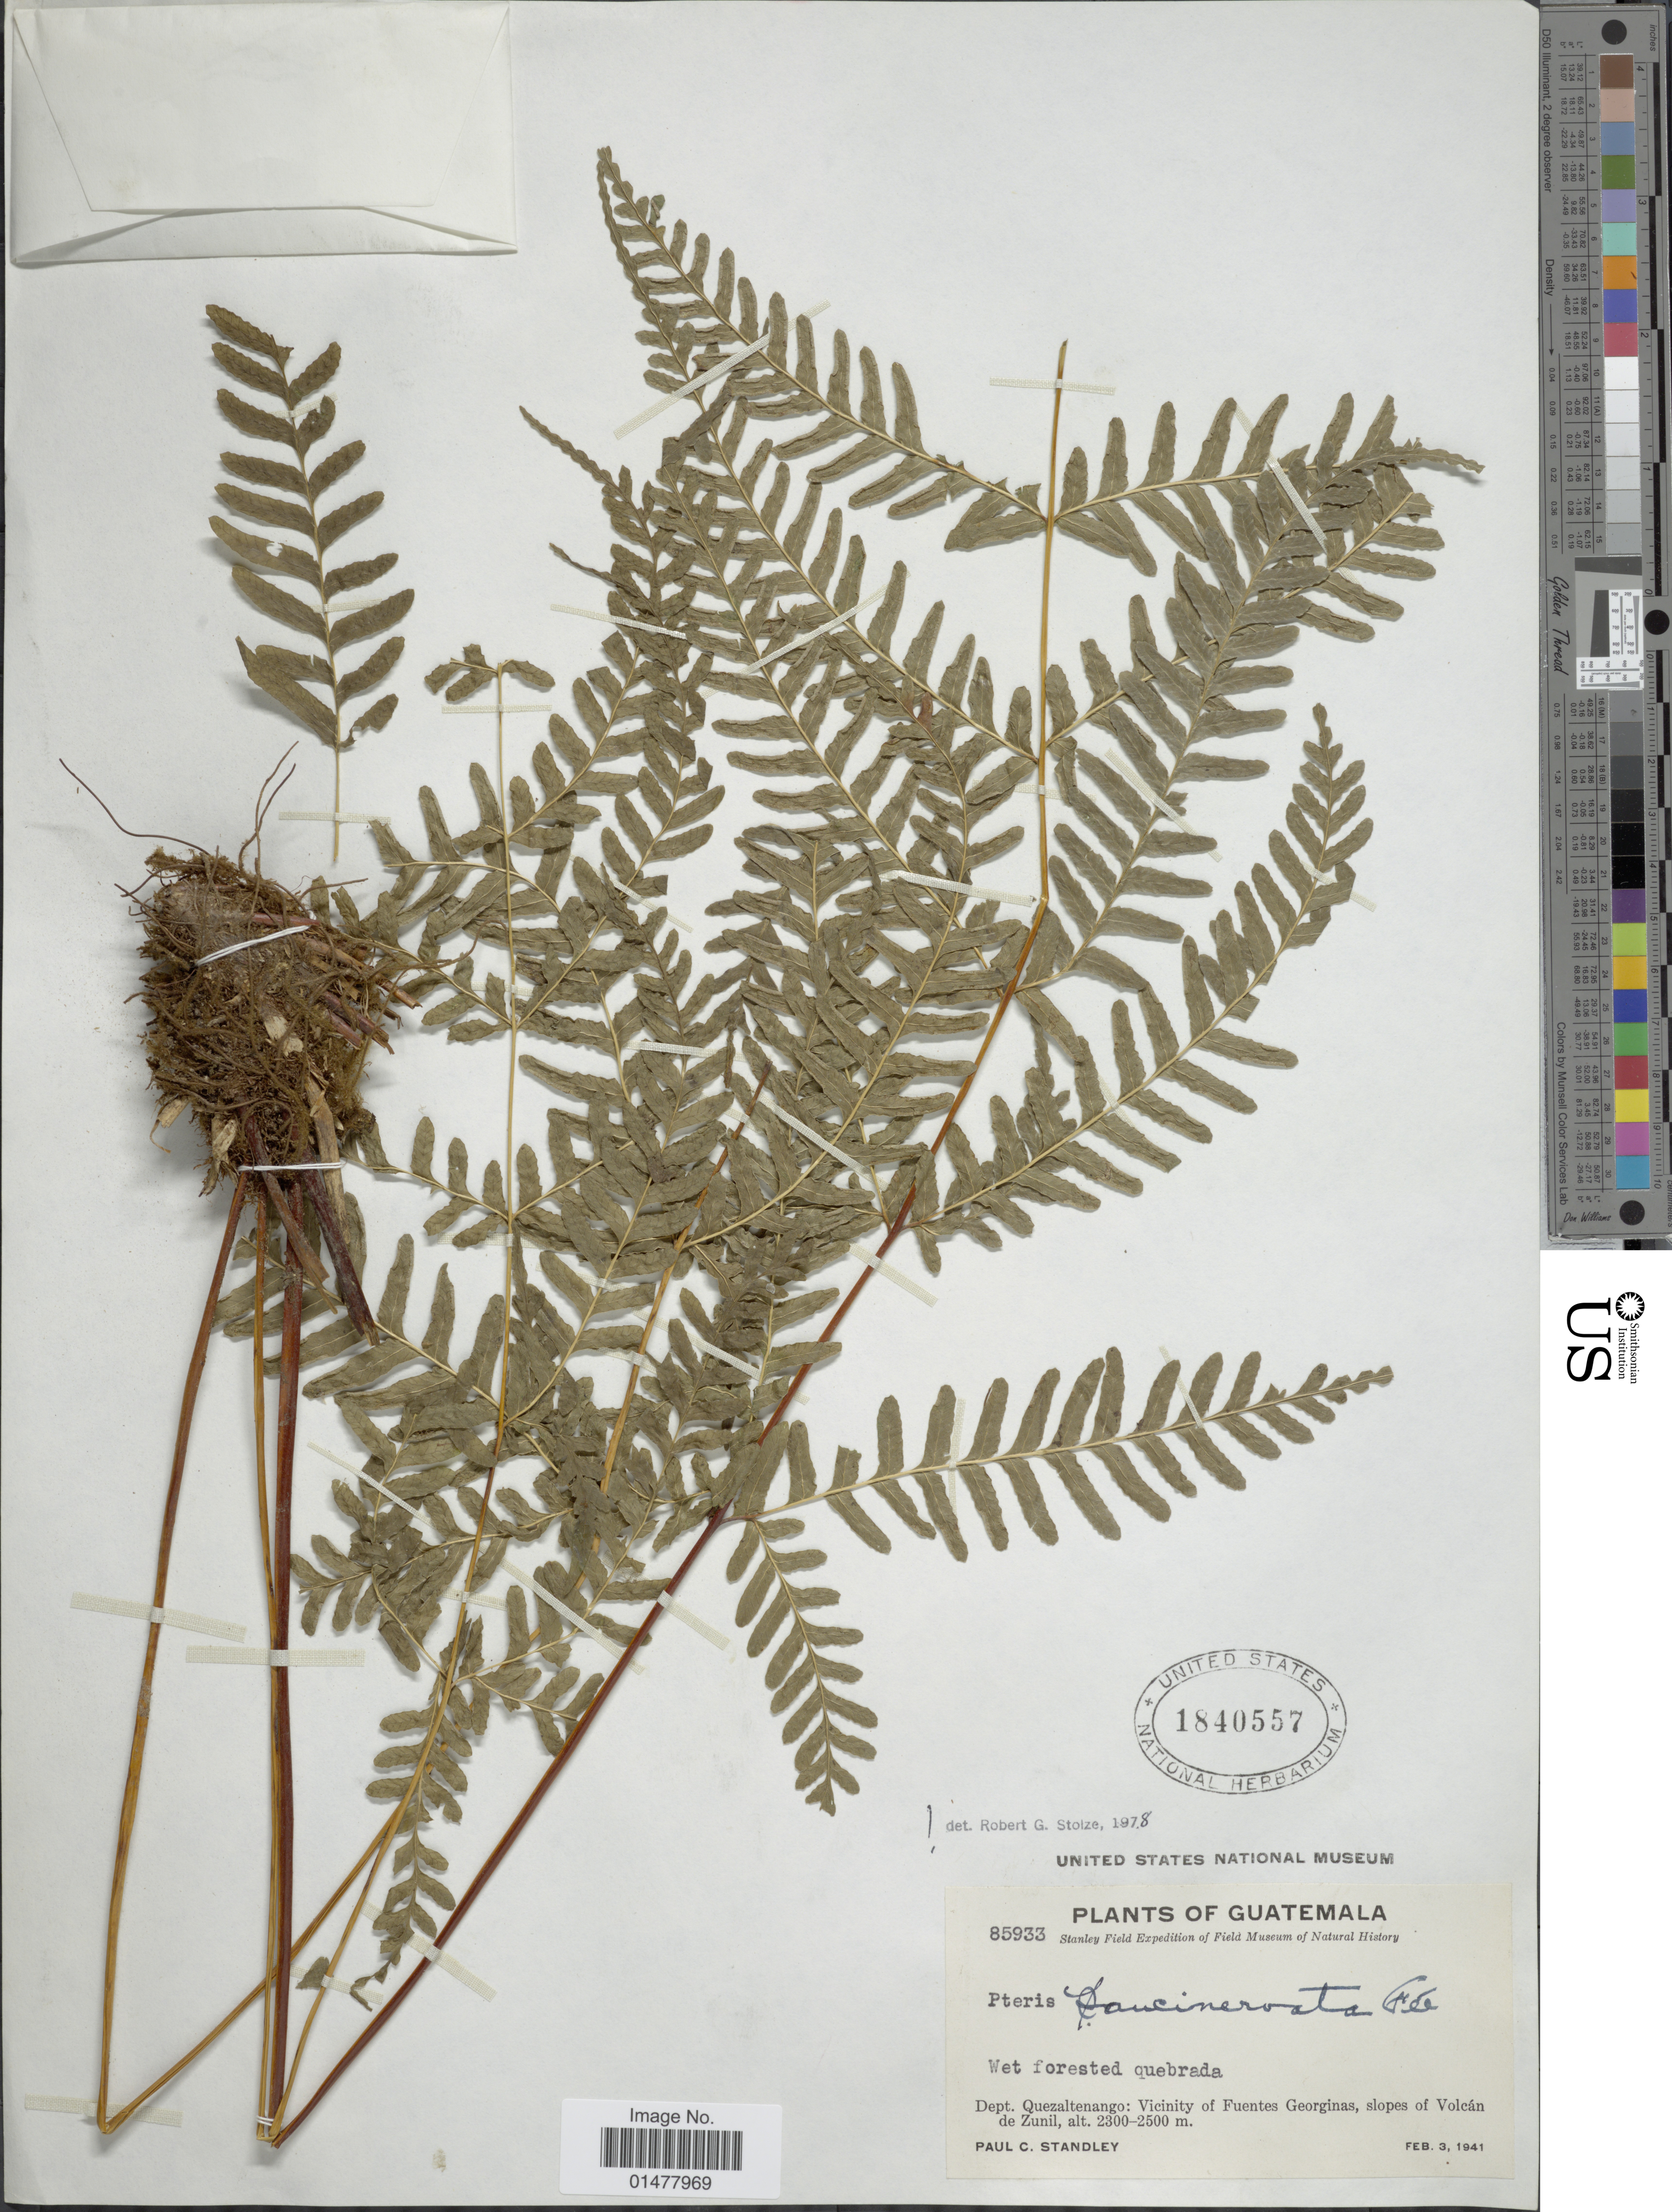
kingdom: Plantae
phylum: Tracheophyta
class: Polypodiopsida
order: Polypodiales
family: Pteridaceae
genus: Pteris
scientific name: Pteris paucinervata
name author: Fée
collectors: P. C. Standley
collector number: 85933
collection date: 1941-02-03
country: Guatemala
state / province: Quetzaltenango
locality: Plants of Guatemala, Dept. Quezaltenango: Vicinity of Fuentes Georginas, slopes of Volcan de Zunil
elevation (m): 2300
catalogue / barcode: US 1840557